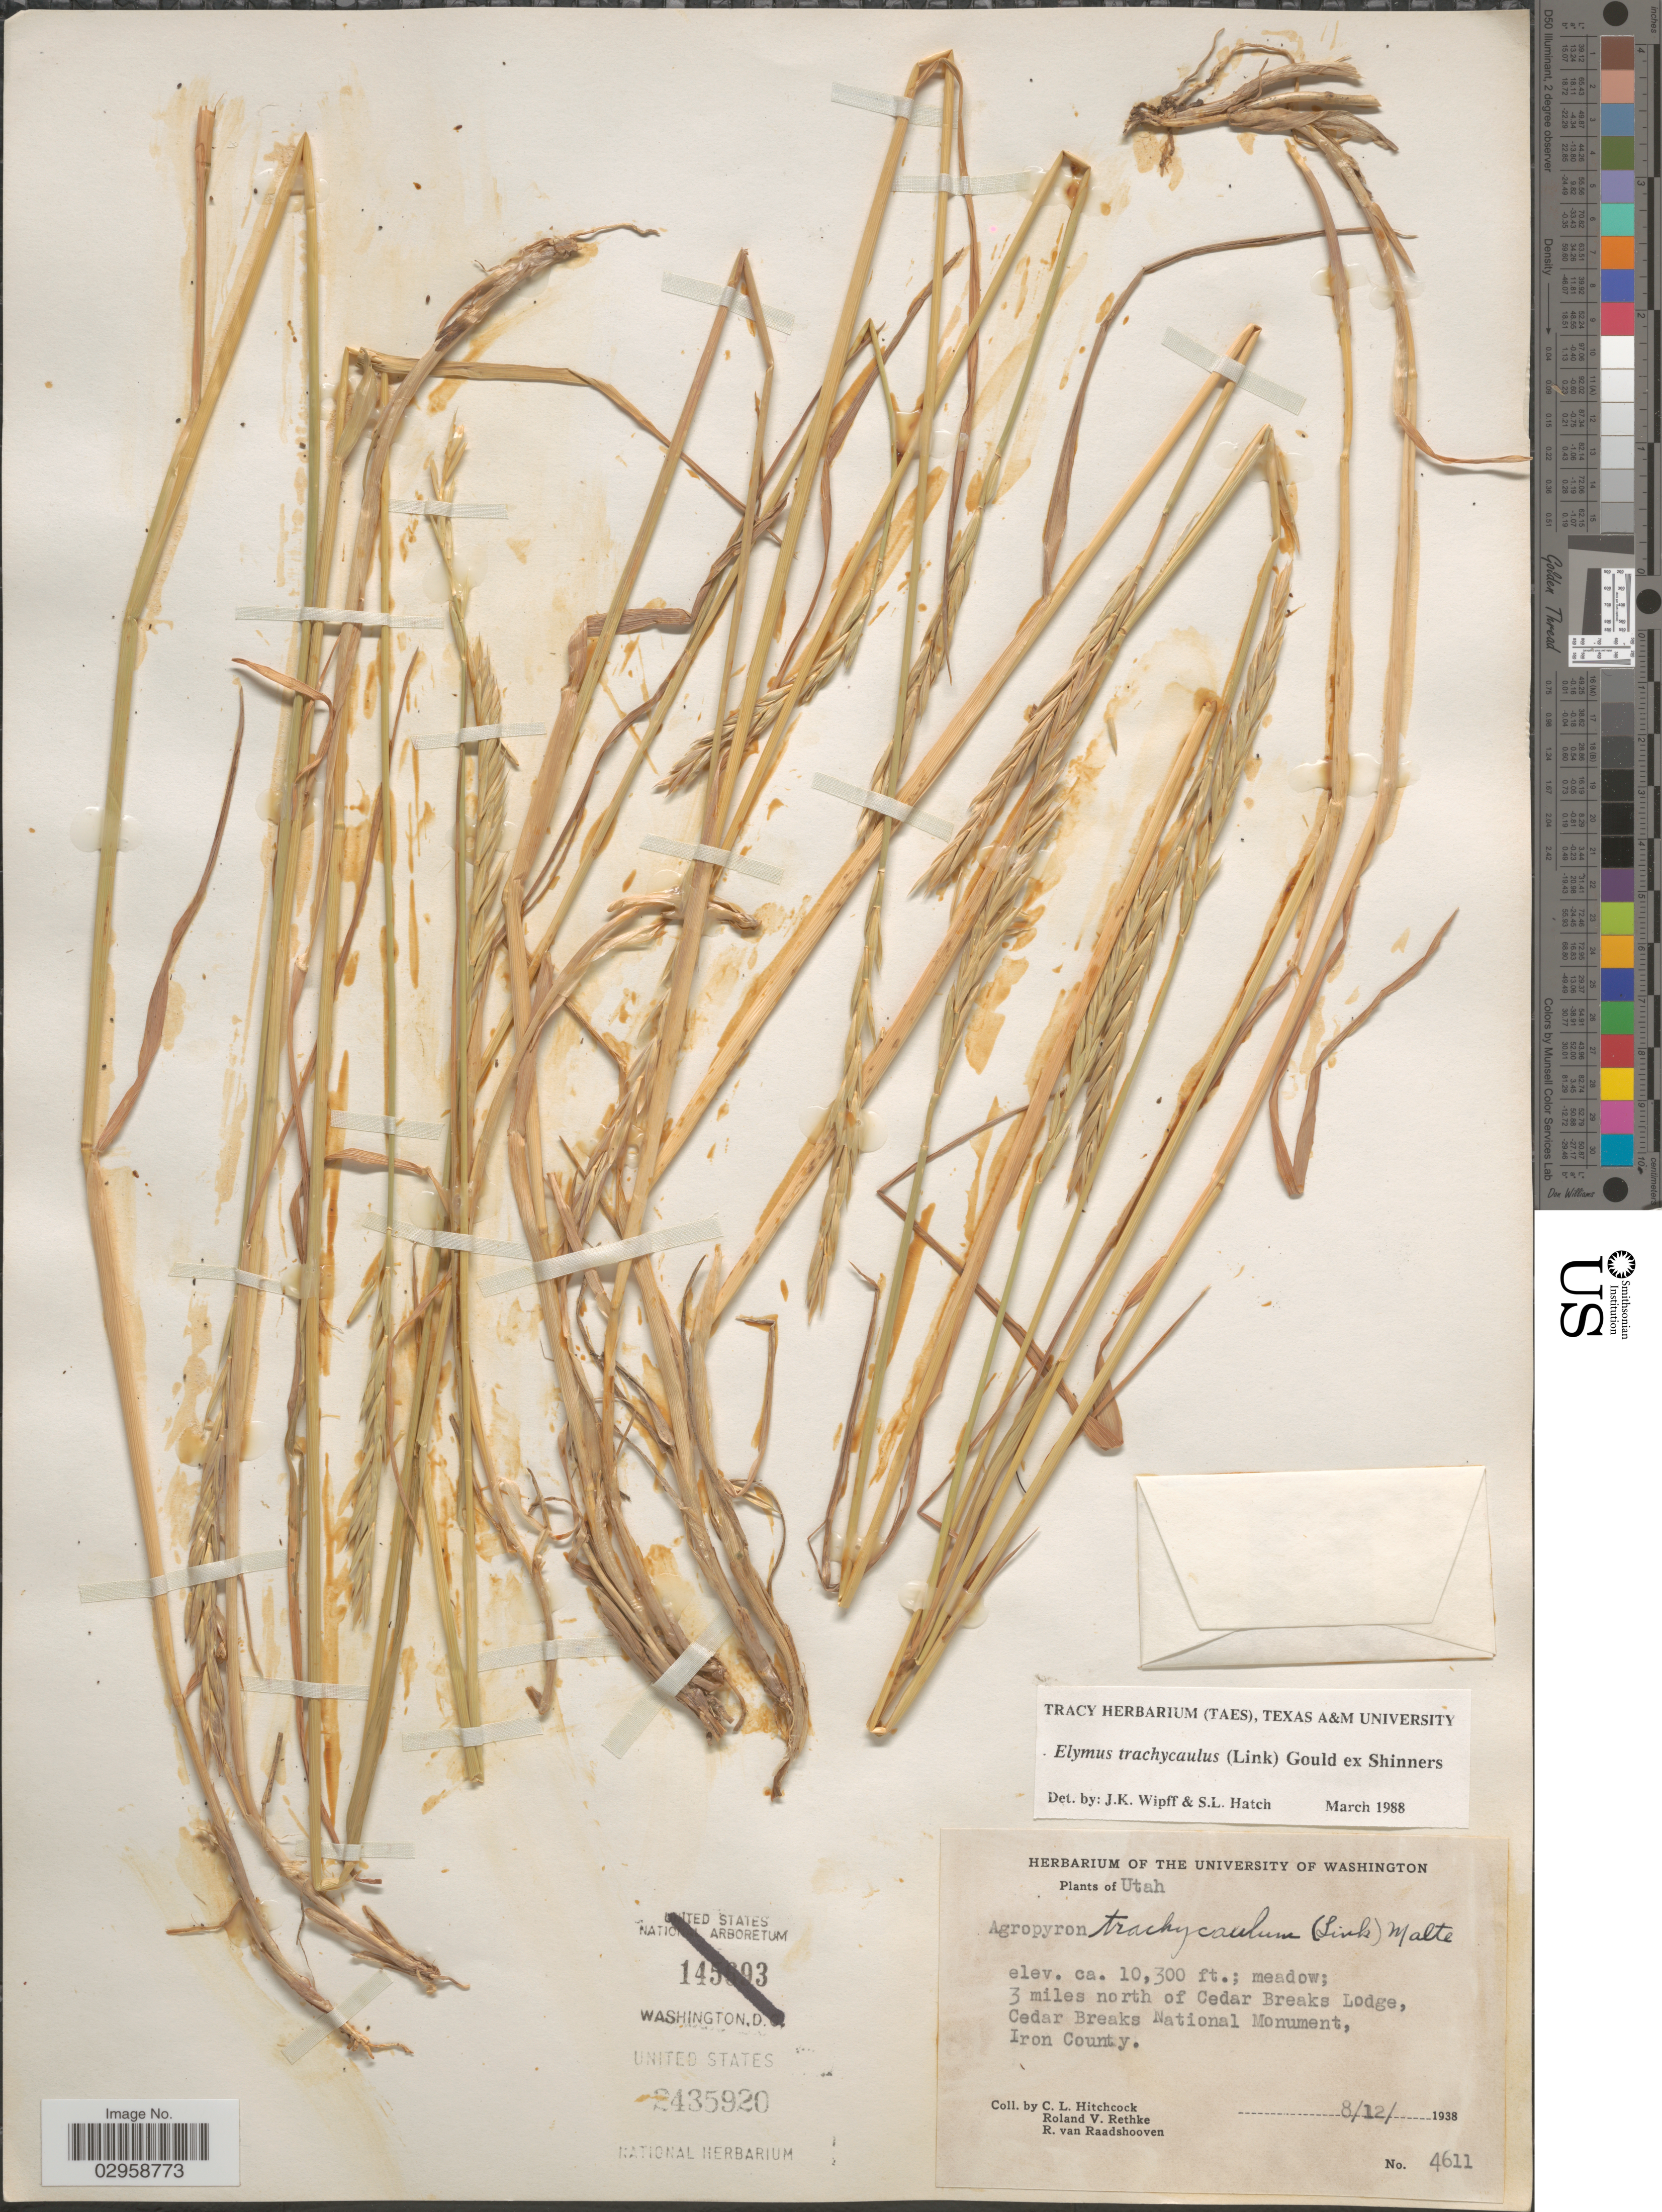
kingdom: Plantae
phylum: Tracheophyta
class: Liliopsida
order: Poales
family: Poaceae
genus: Elymus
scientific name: Elymus trachycaulus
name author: (Link) Gould ex Shinners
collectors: C. L. Hitchcock, R. Rethke & R. Raadshooven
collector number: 4611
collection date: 1938-08-12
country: United States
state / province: Utah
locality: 3 miles north of Cedar Breaks Lodge, Cedar Breaks National Monument, Iron County.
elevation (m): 3139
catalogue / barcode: US 2435920